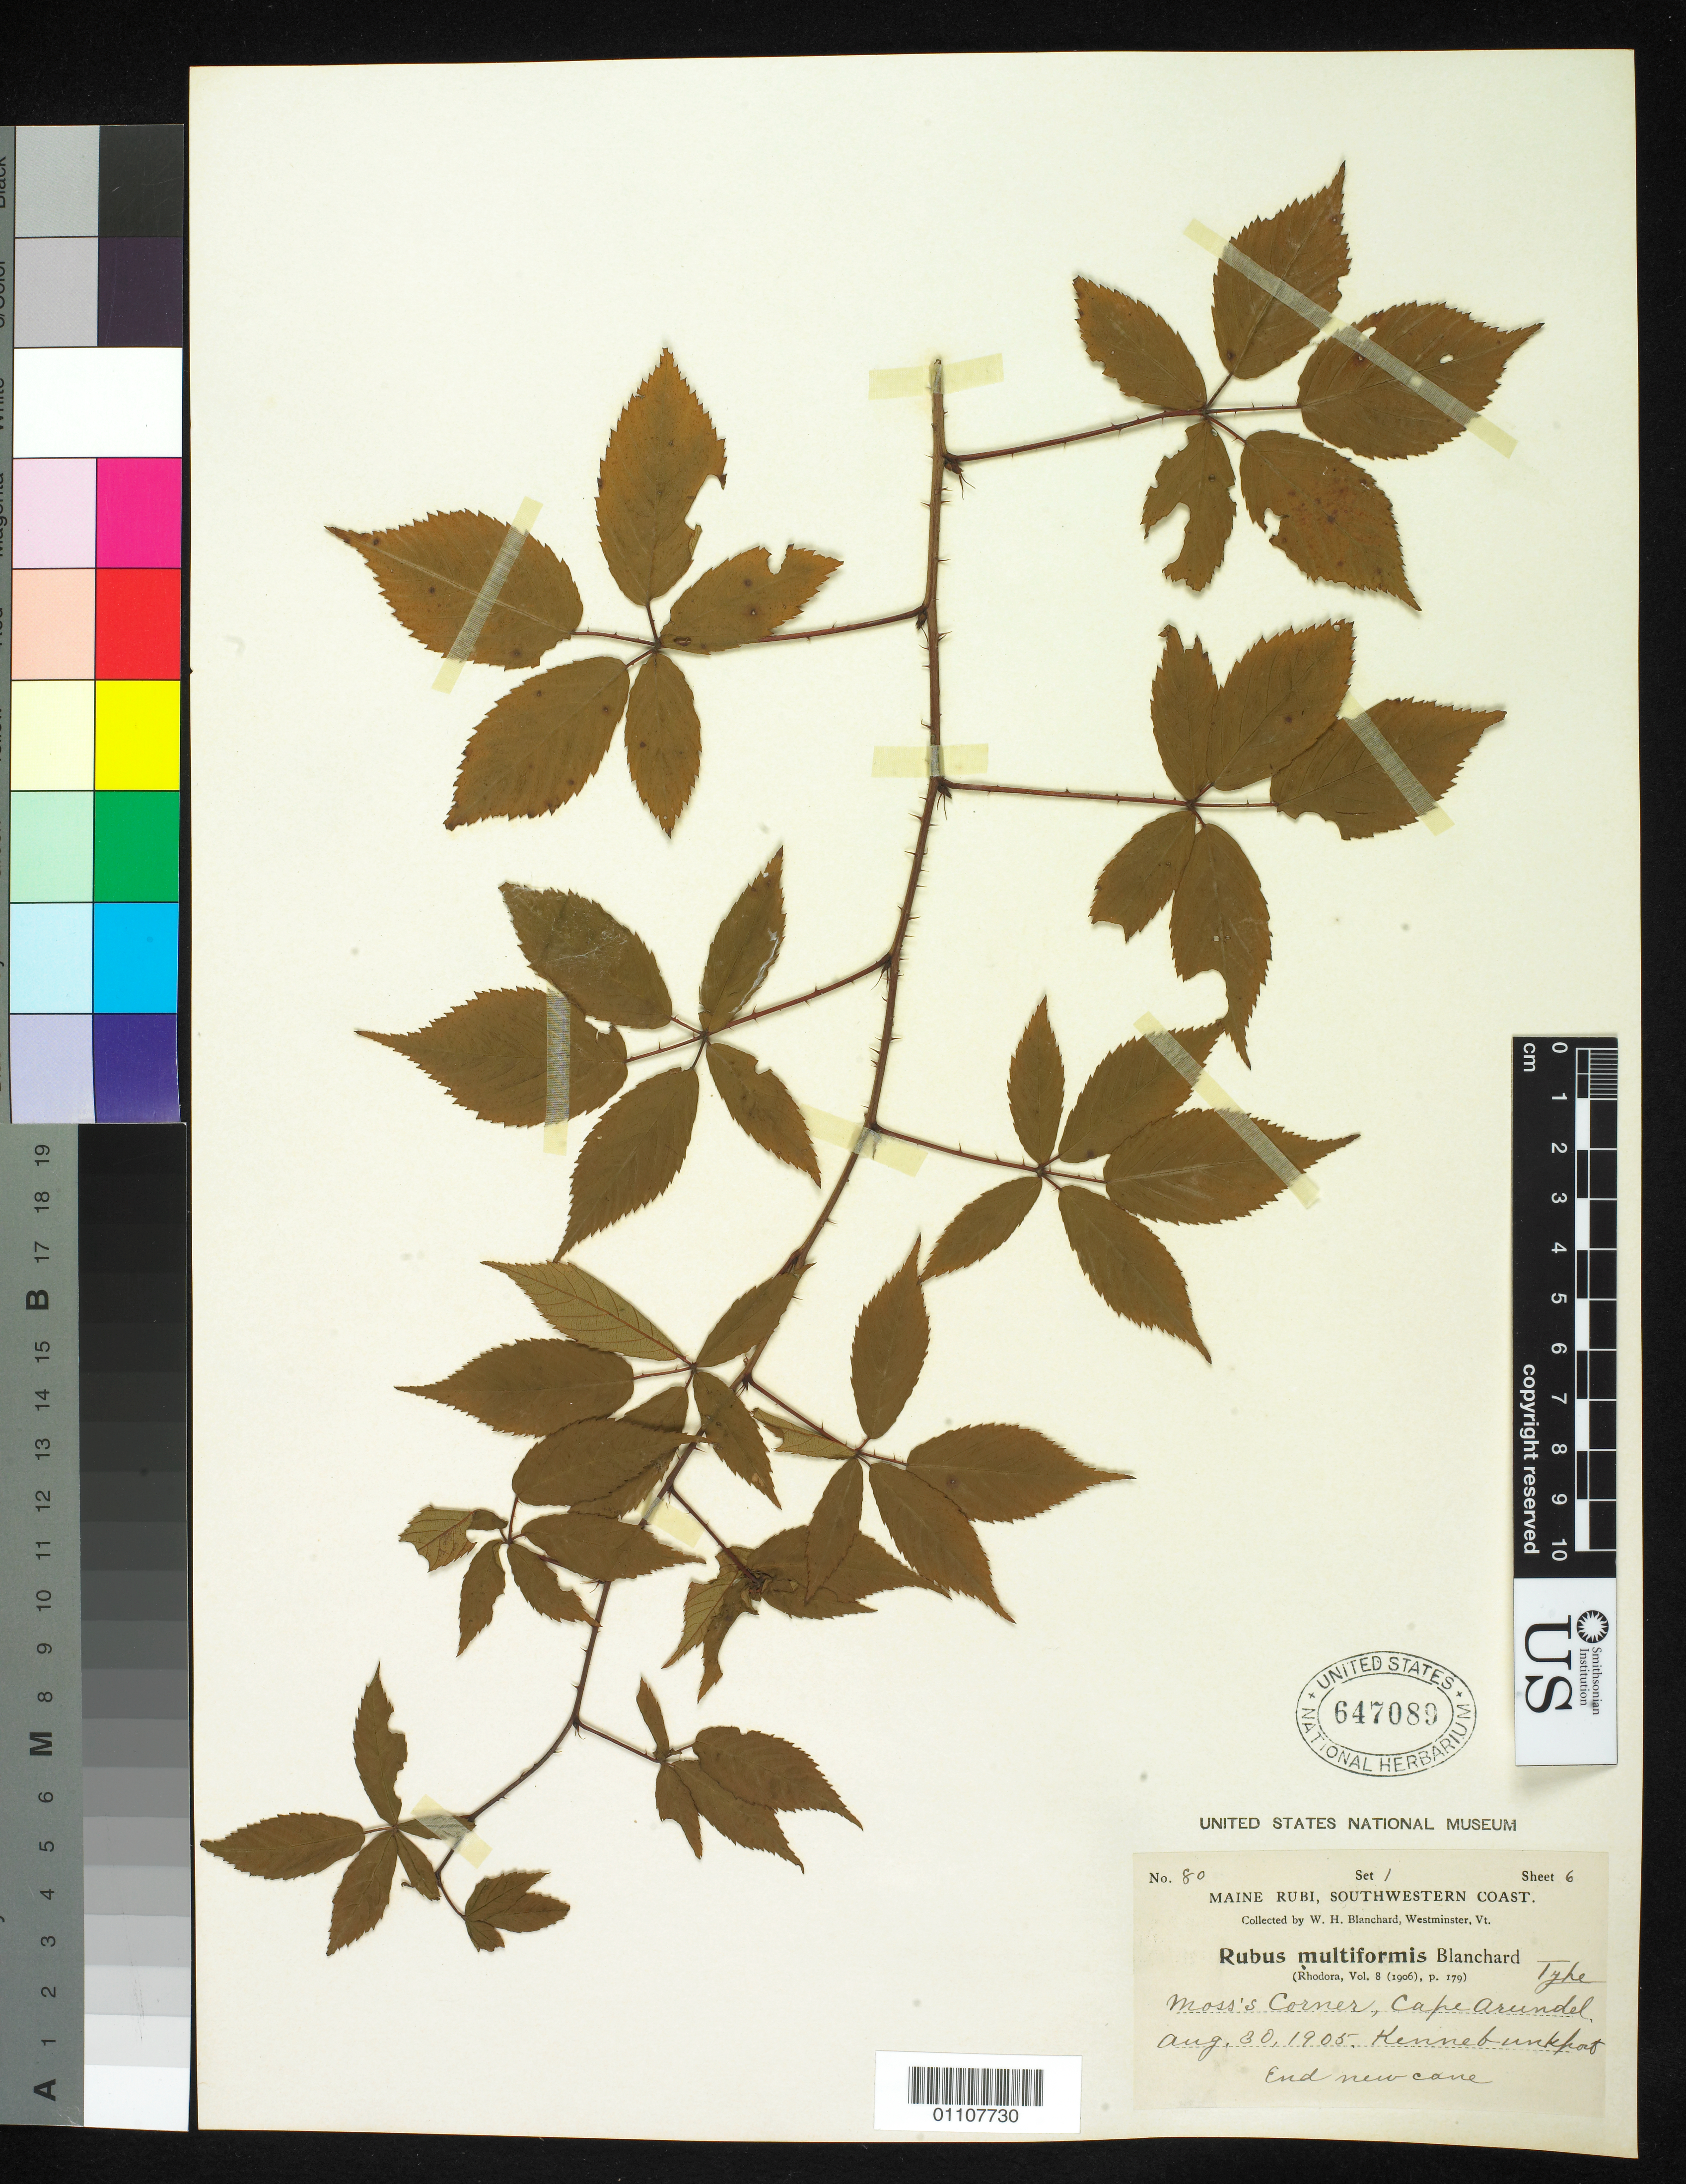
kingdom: Plantae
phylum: Tracheophyta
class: Magnoliopsida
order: Rosales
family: Rosaceae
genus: Rubus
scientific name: Rubus multiformis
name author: Blanch.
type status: Syntype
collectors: W. H. Blanchard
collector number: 80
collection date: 1905-08-30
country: United States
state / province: Maine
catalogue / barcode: US 647089